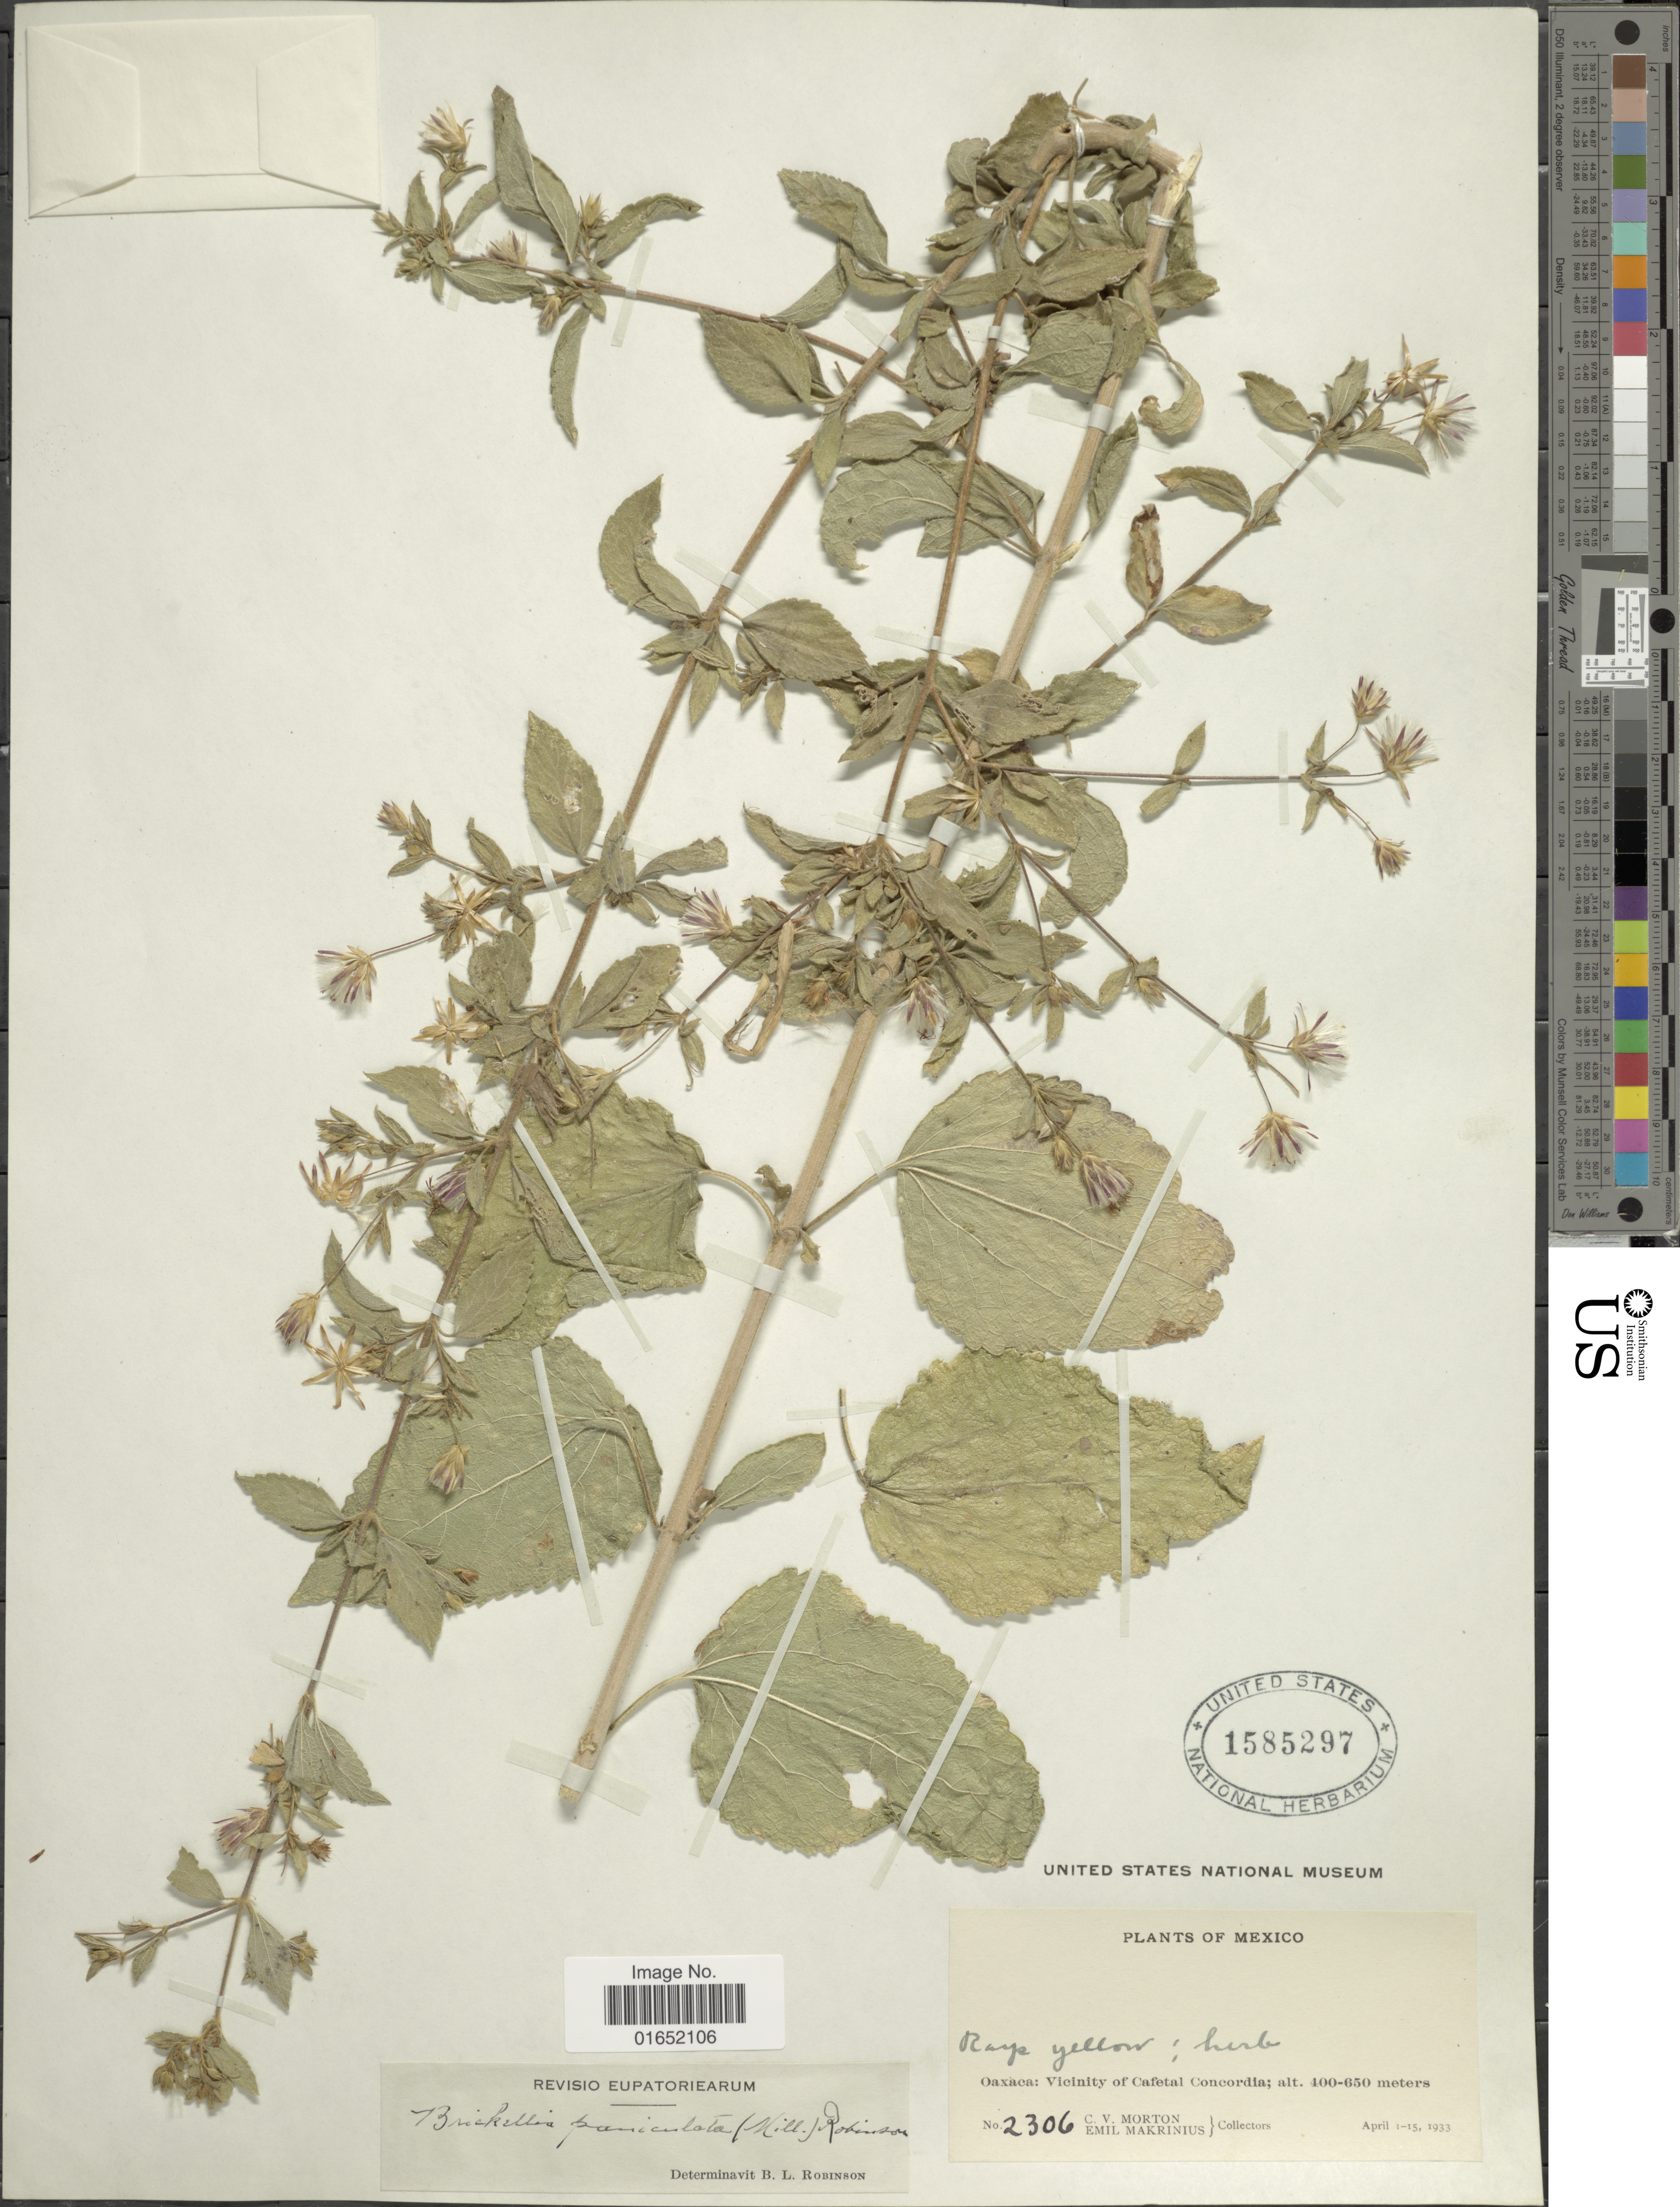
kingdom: Plantae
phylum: Tracheophyta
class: Magnoliopsida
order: Asterales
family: Asteraceae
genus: Brickellia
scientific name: Brickellia paniculata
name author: (Mill.) B.L. Rob.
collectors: C. V. Morton & E. Makrinius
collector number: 2306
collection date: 1933-04-01/1933-04-15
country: Mexico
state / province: Oaxaca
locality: Vicinity of Cafetal Concordia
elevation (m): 400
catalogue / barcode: US 1585297